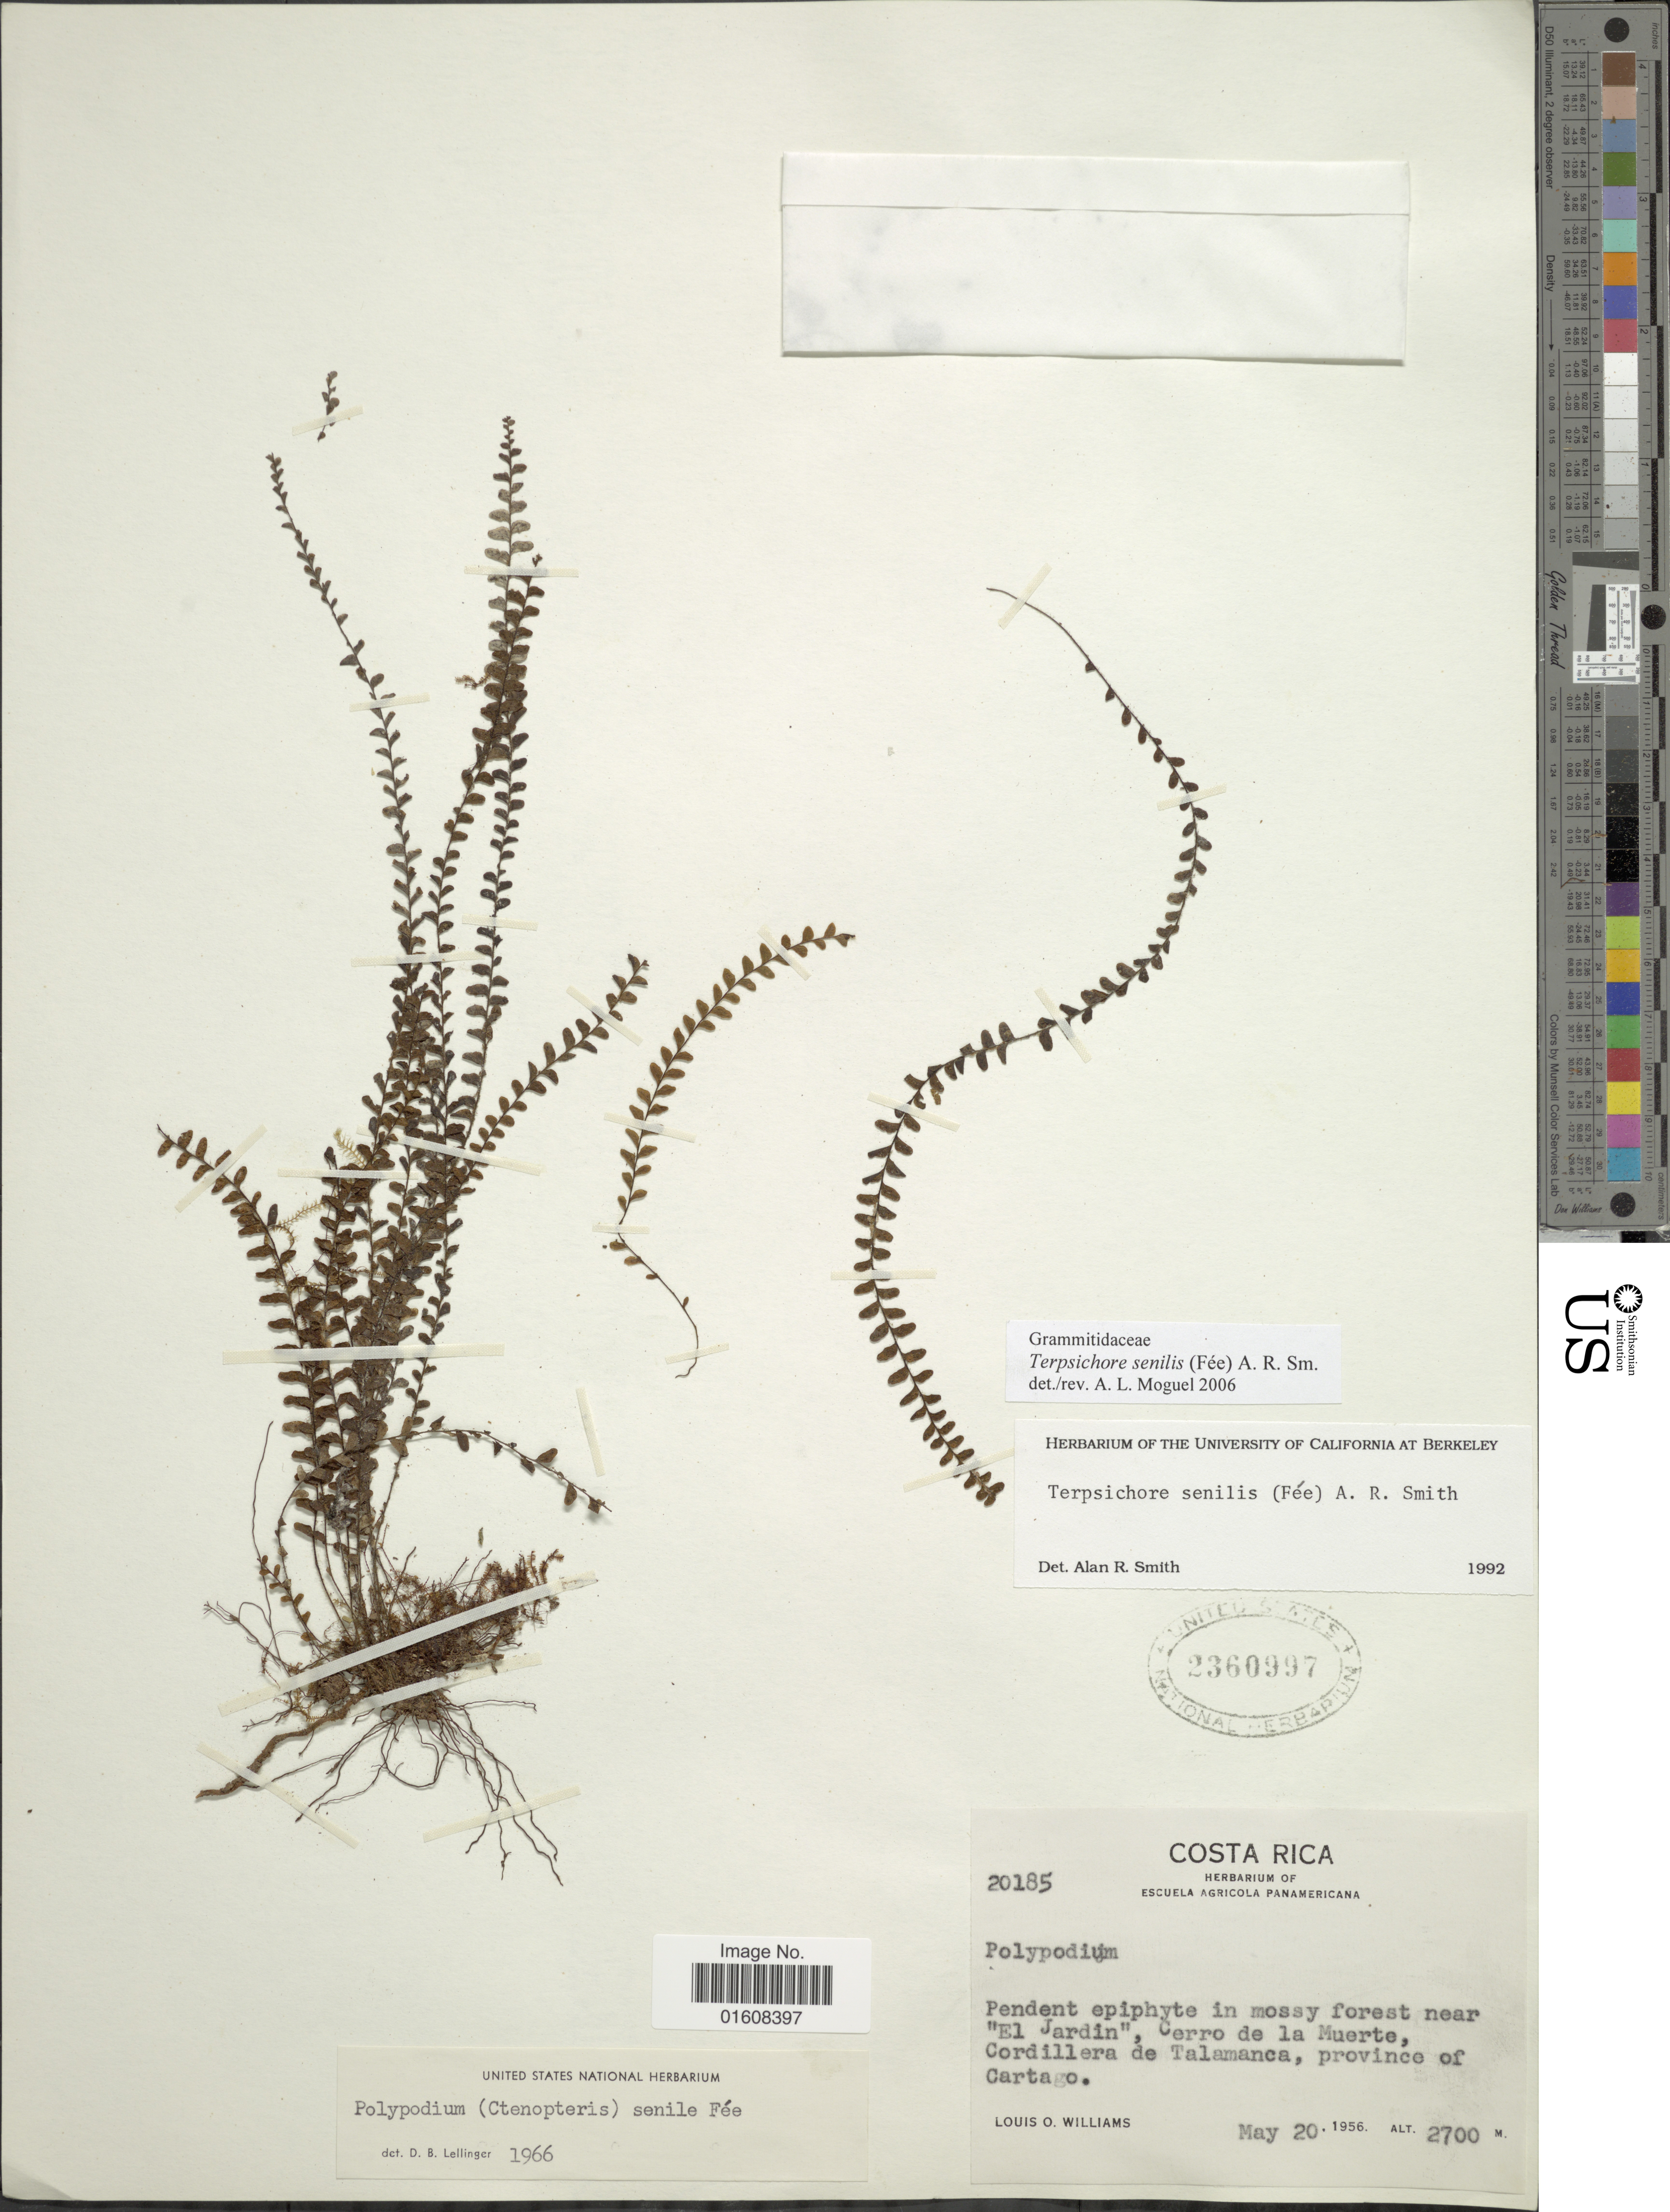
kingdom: Plantae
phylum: Tracheophyta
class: Polypodiopsida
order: Polypodiales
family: Polypodiaceae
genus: Alansmia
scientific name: Alansmia senilis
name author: (Fée) Moguel & M. Kessler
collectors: L. O. Williams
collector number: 20185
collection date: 1956-05-20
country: Costa Rica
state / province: Cartago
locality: In mossy forest near "El Jardin", Cerro de la Muerte, Cordillera de Talamanca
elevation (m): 2700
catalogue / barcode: US 2360997